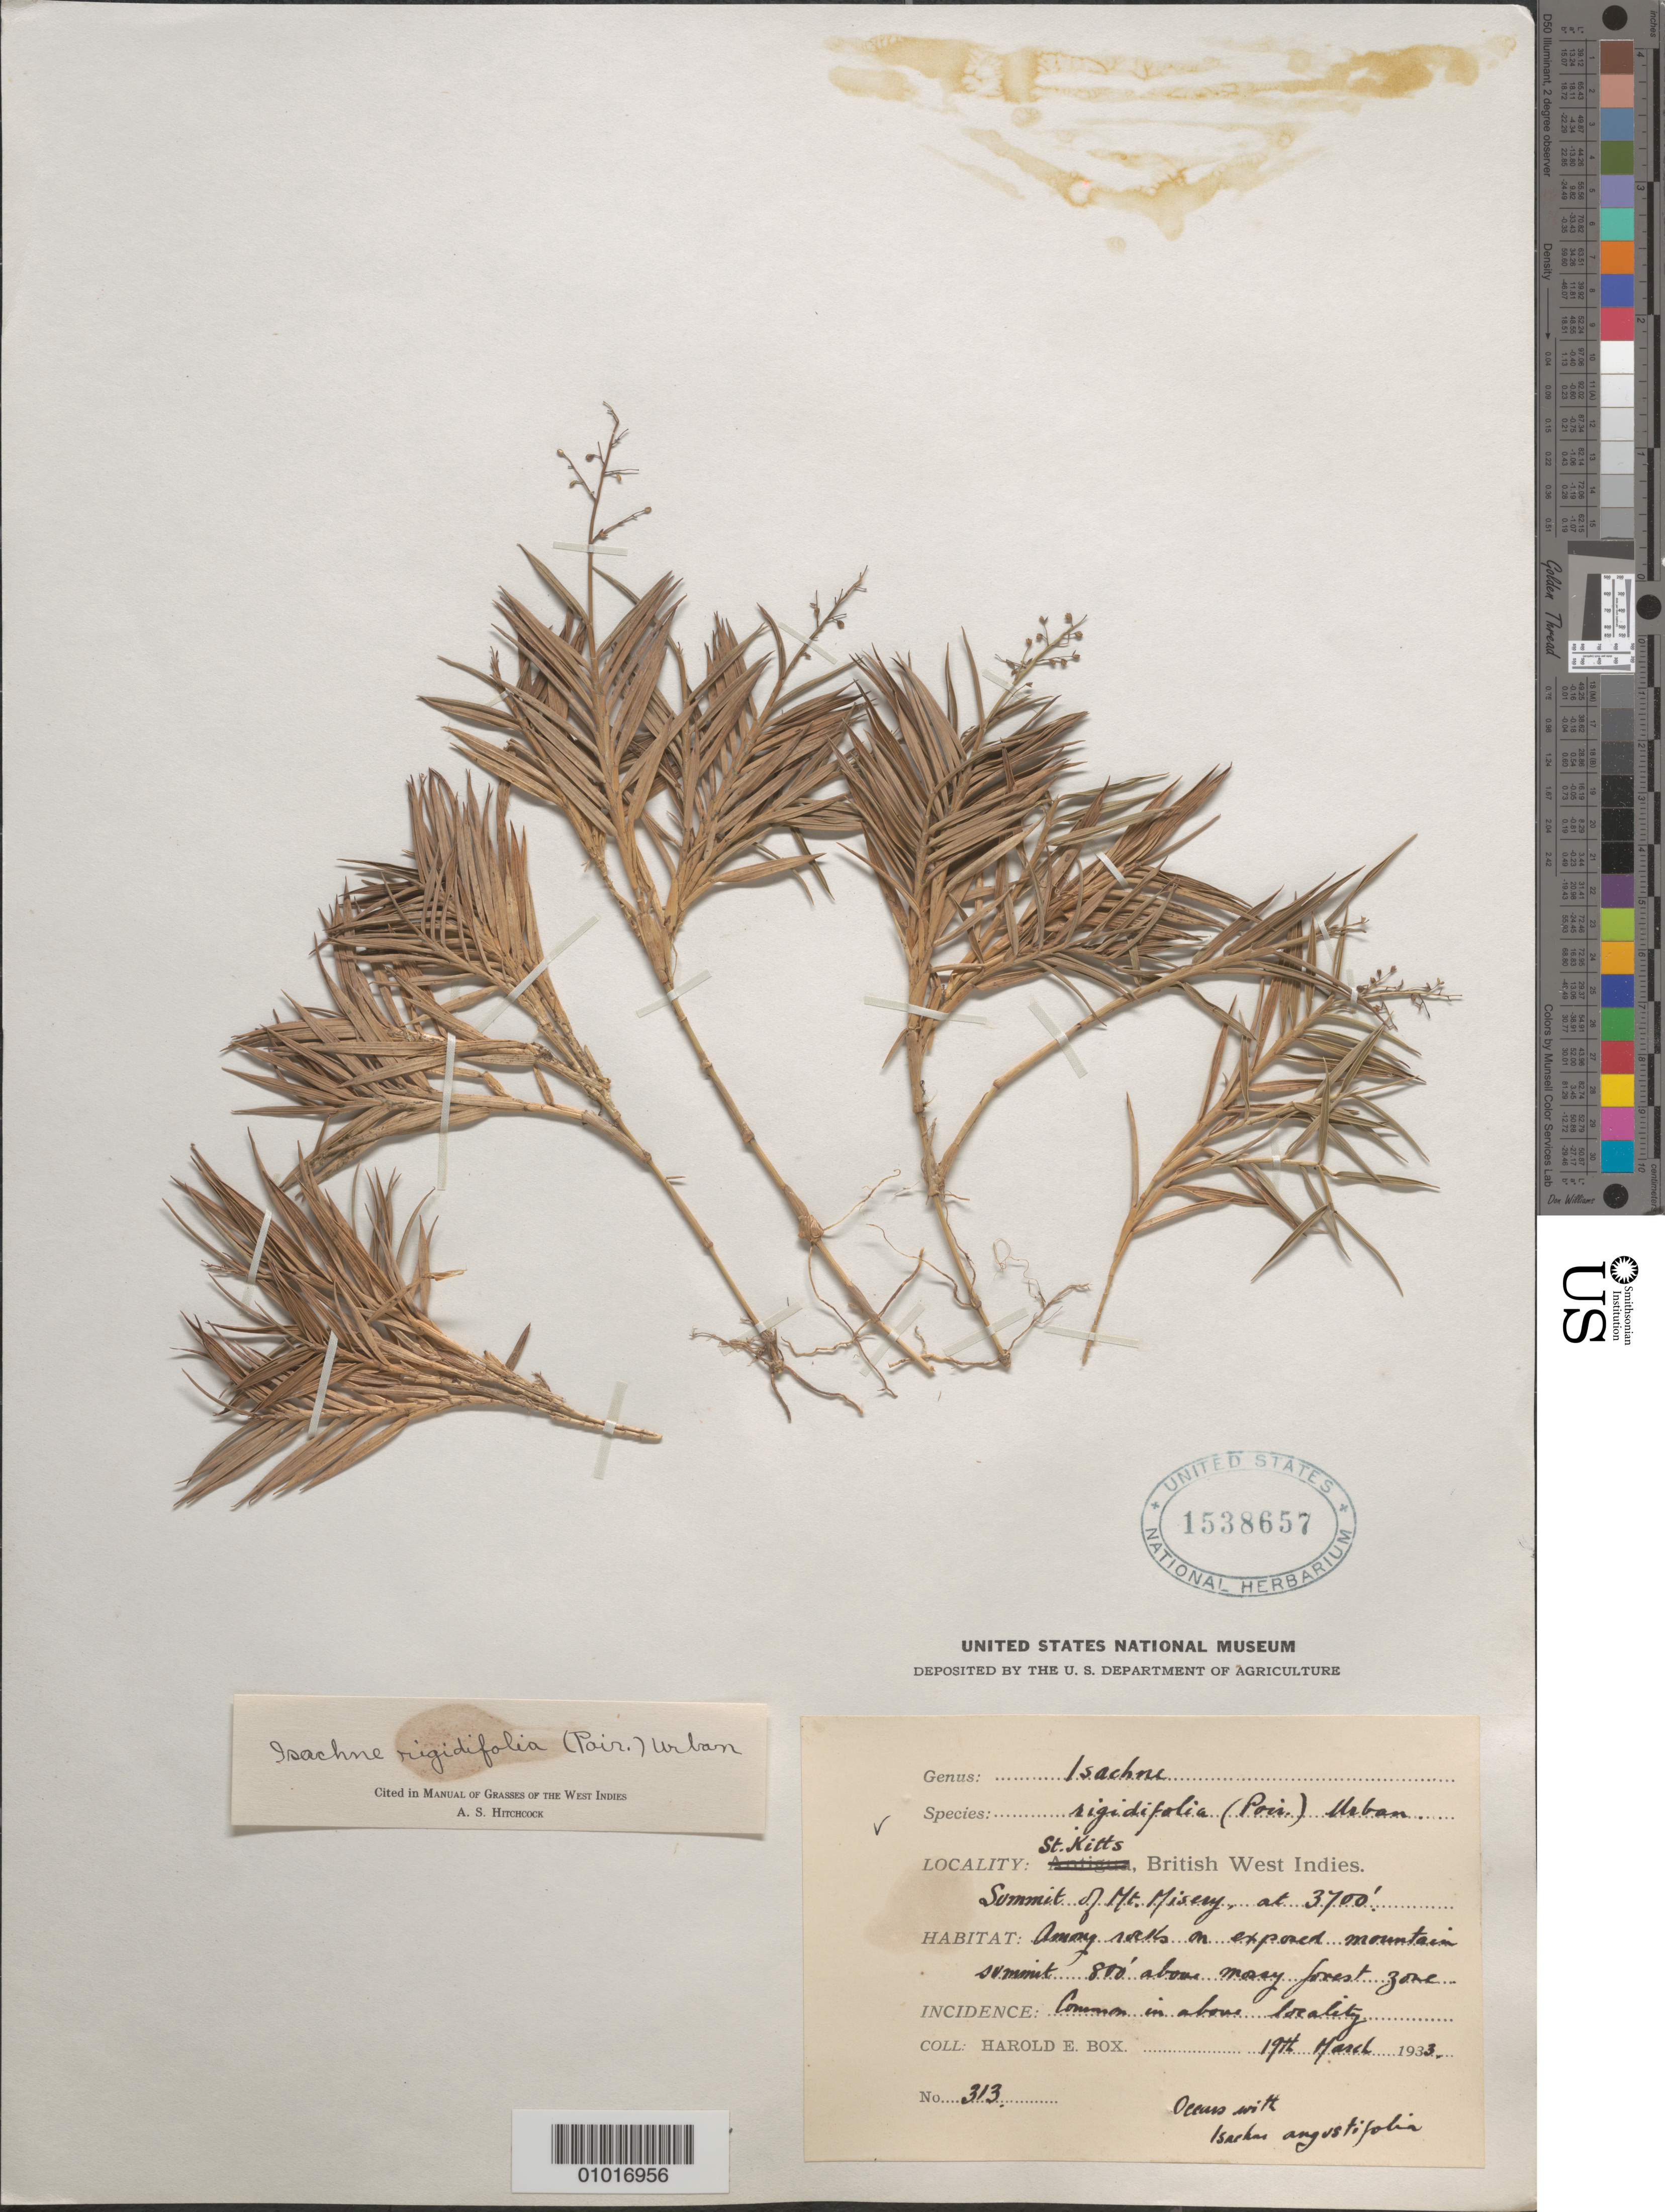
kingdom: Plantae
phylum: Tracheophyta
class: Liliopsida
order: Poales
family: Poaceae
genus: Isachne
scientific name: Isachne rigidifolia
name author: (Poir.) Urb.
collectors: H. E. Box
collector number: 313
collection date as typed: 19 Mar 1933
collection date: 1933-03-19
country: St. Christopher-Nevis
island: St. Christopher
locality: Summit of Mount Misery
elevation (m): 1128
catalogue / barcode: US 1538657